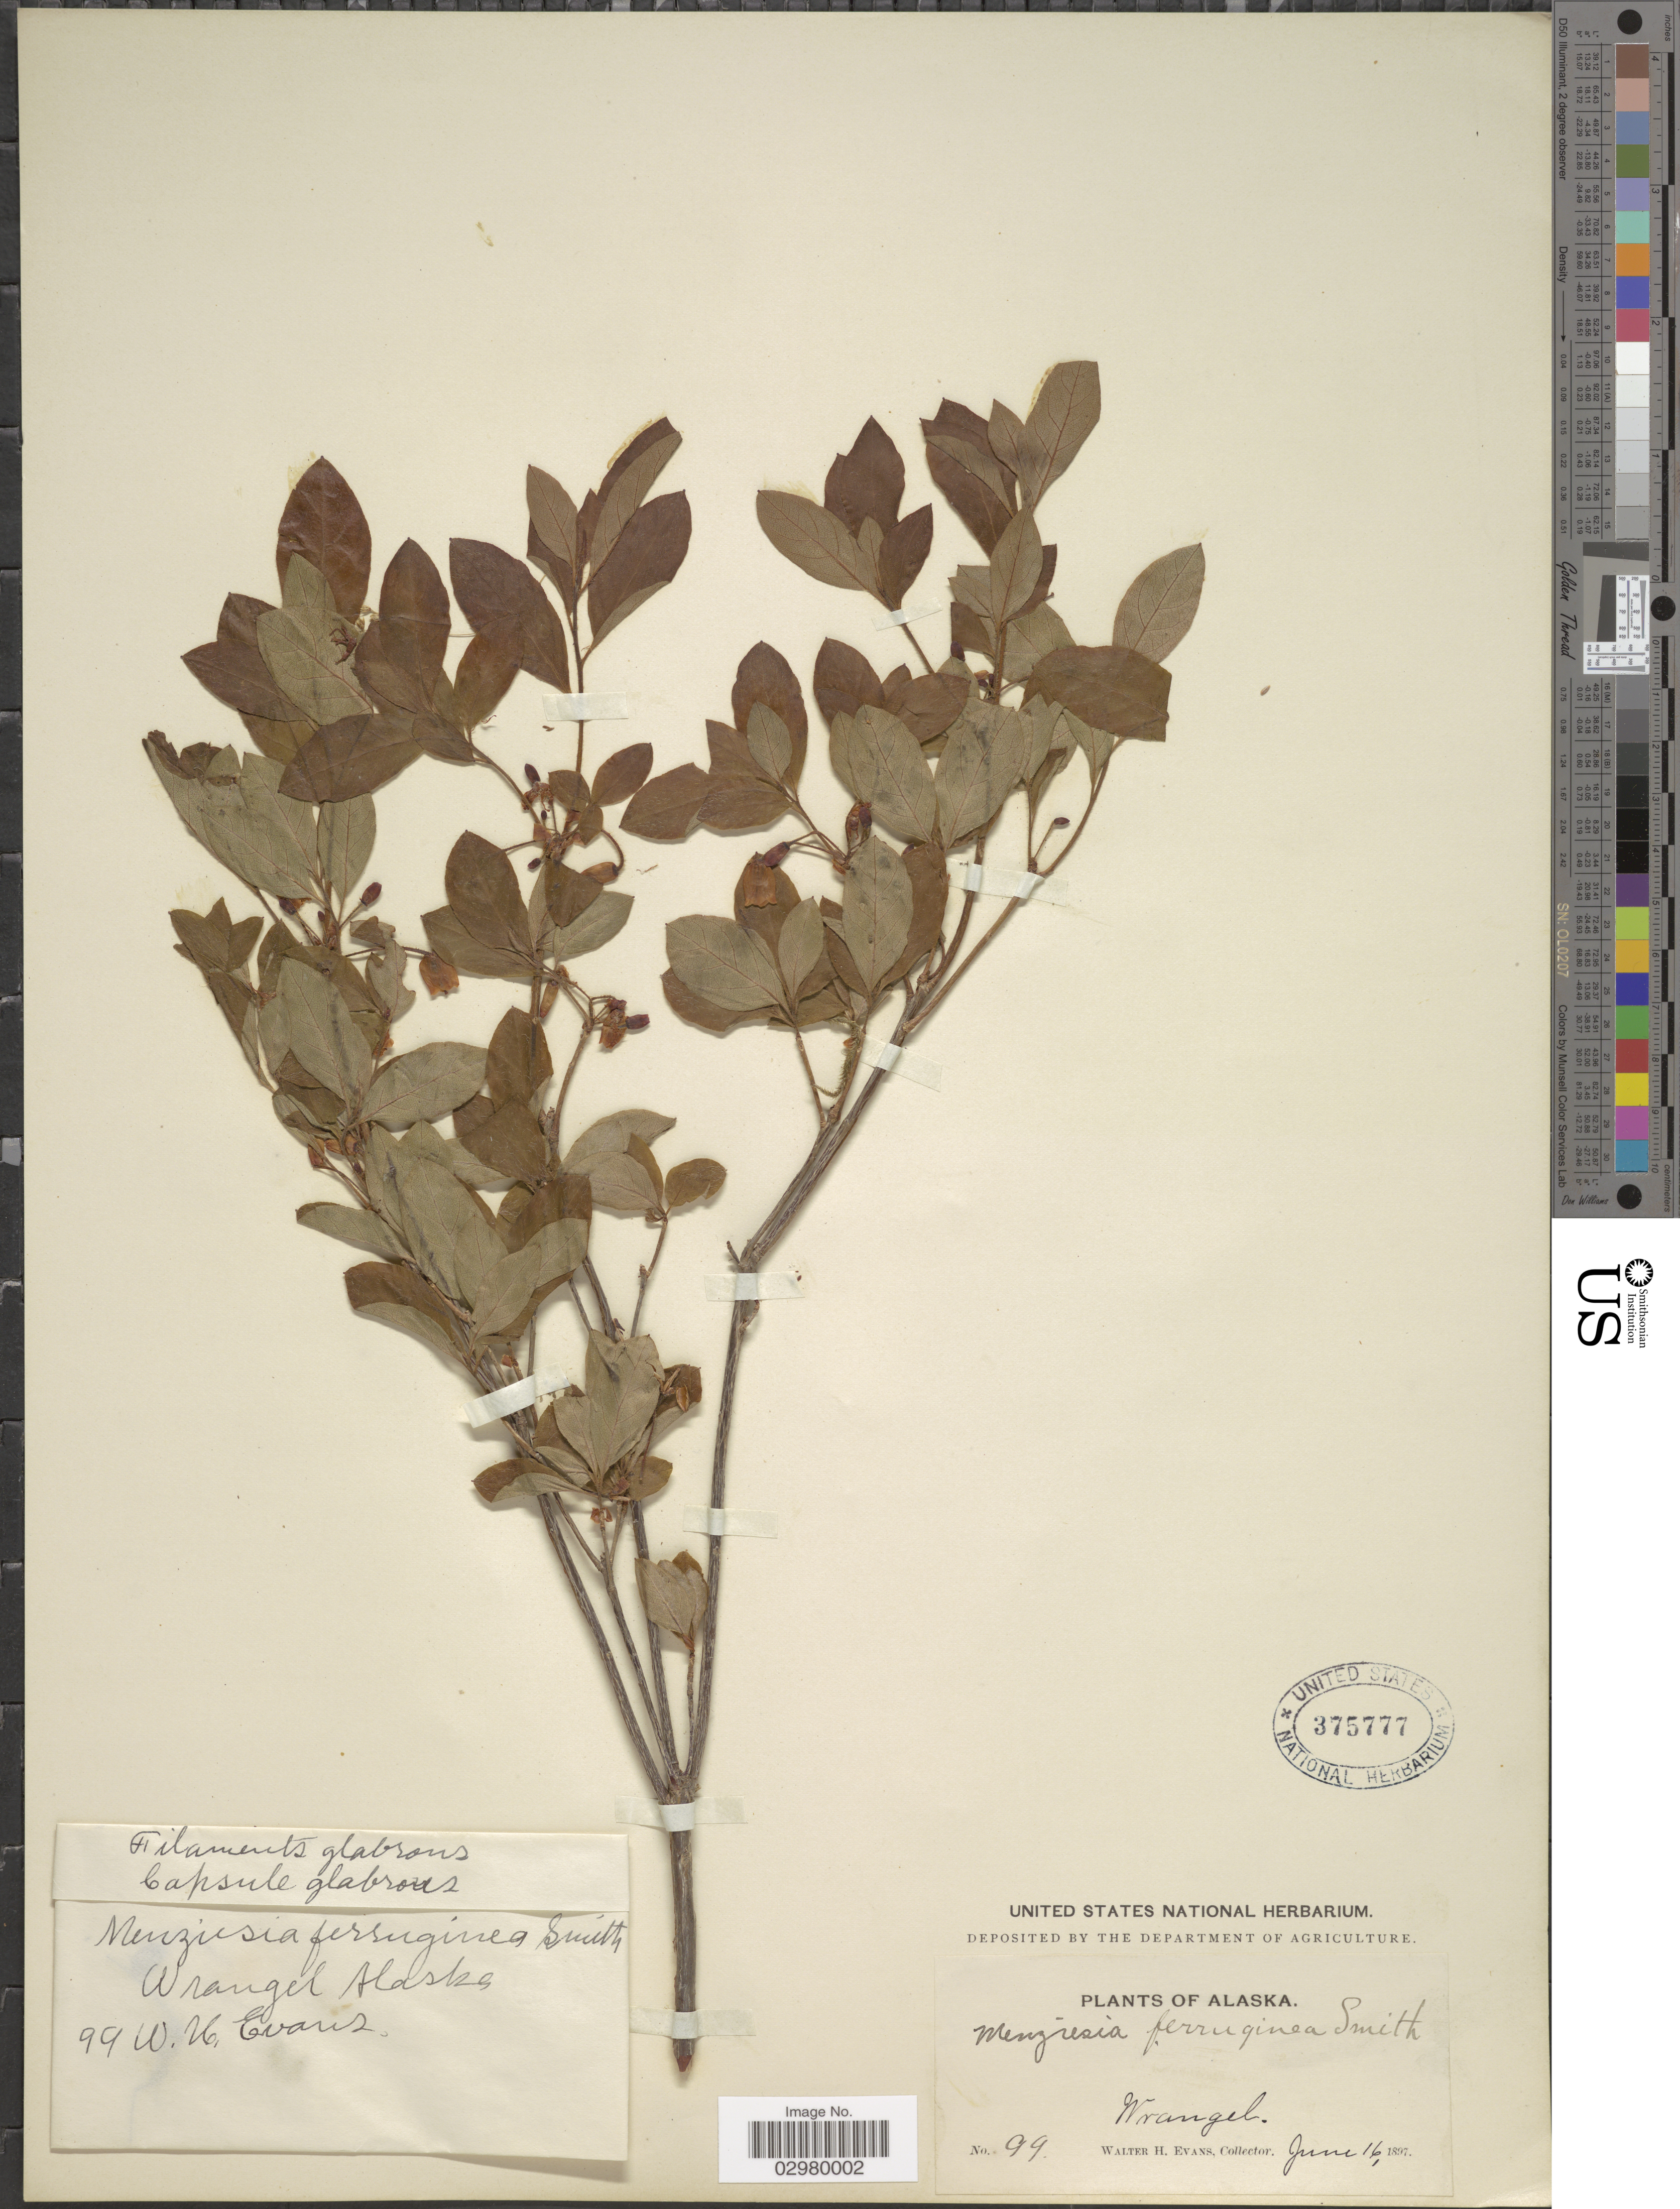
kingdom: Plantae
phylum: Tracheophyta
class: Magnoliopsida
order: Ericales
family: Ericaceae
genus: Menziesia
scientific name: Menziesia ferruginea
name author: Sm.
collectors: W. H. Evans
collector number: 99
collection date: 1897-06-16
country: United States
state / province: Alaska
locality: Wrangell.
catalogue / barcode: US 375777